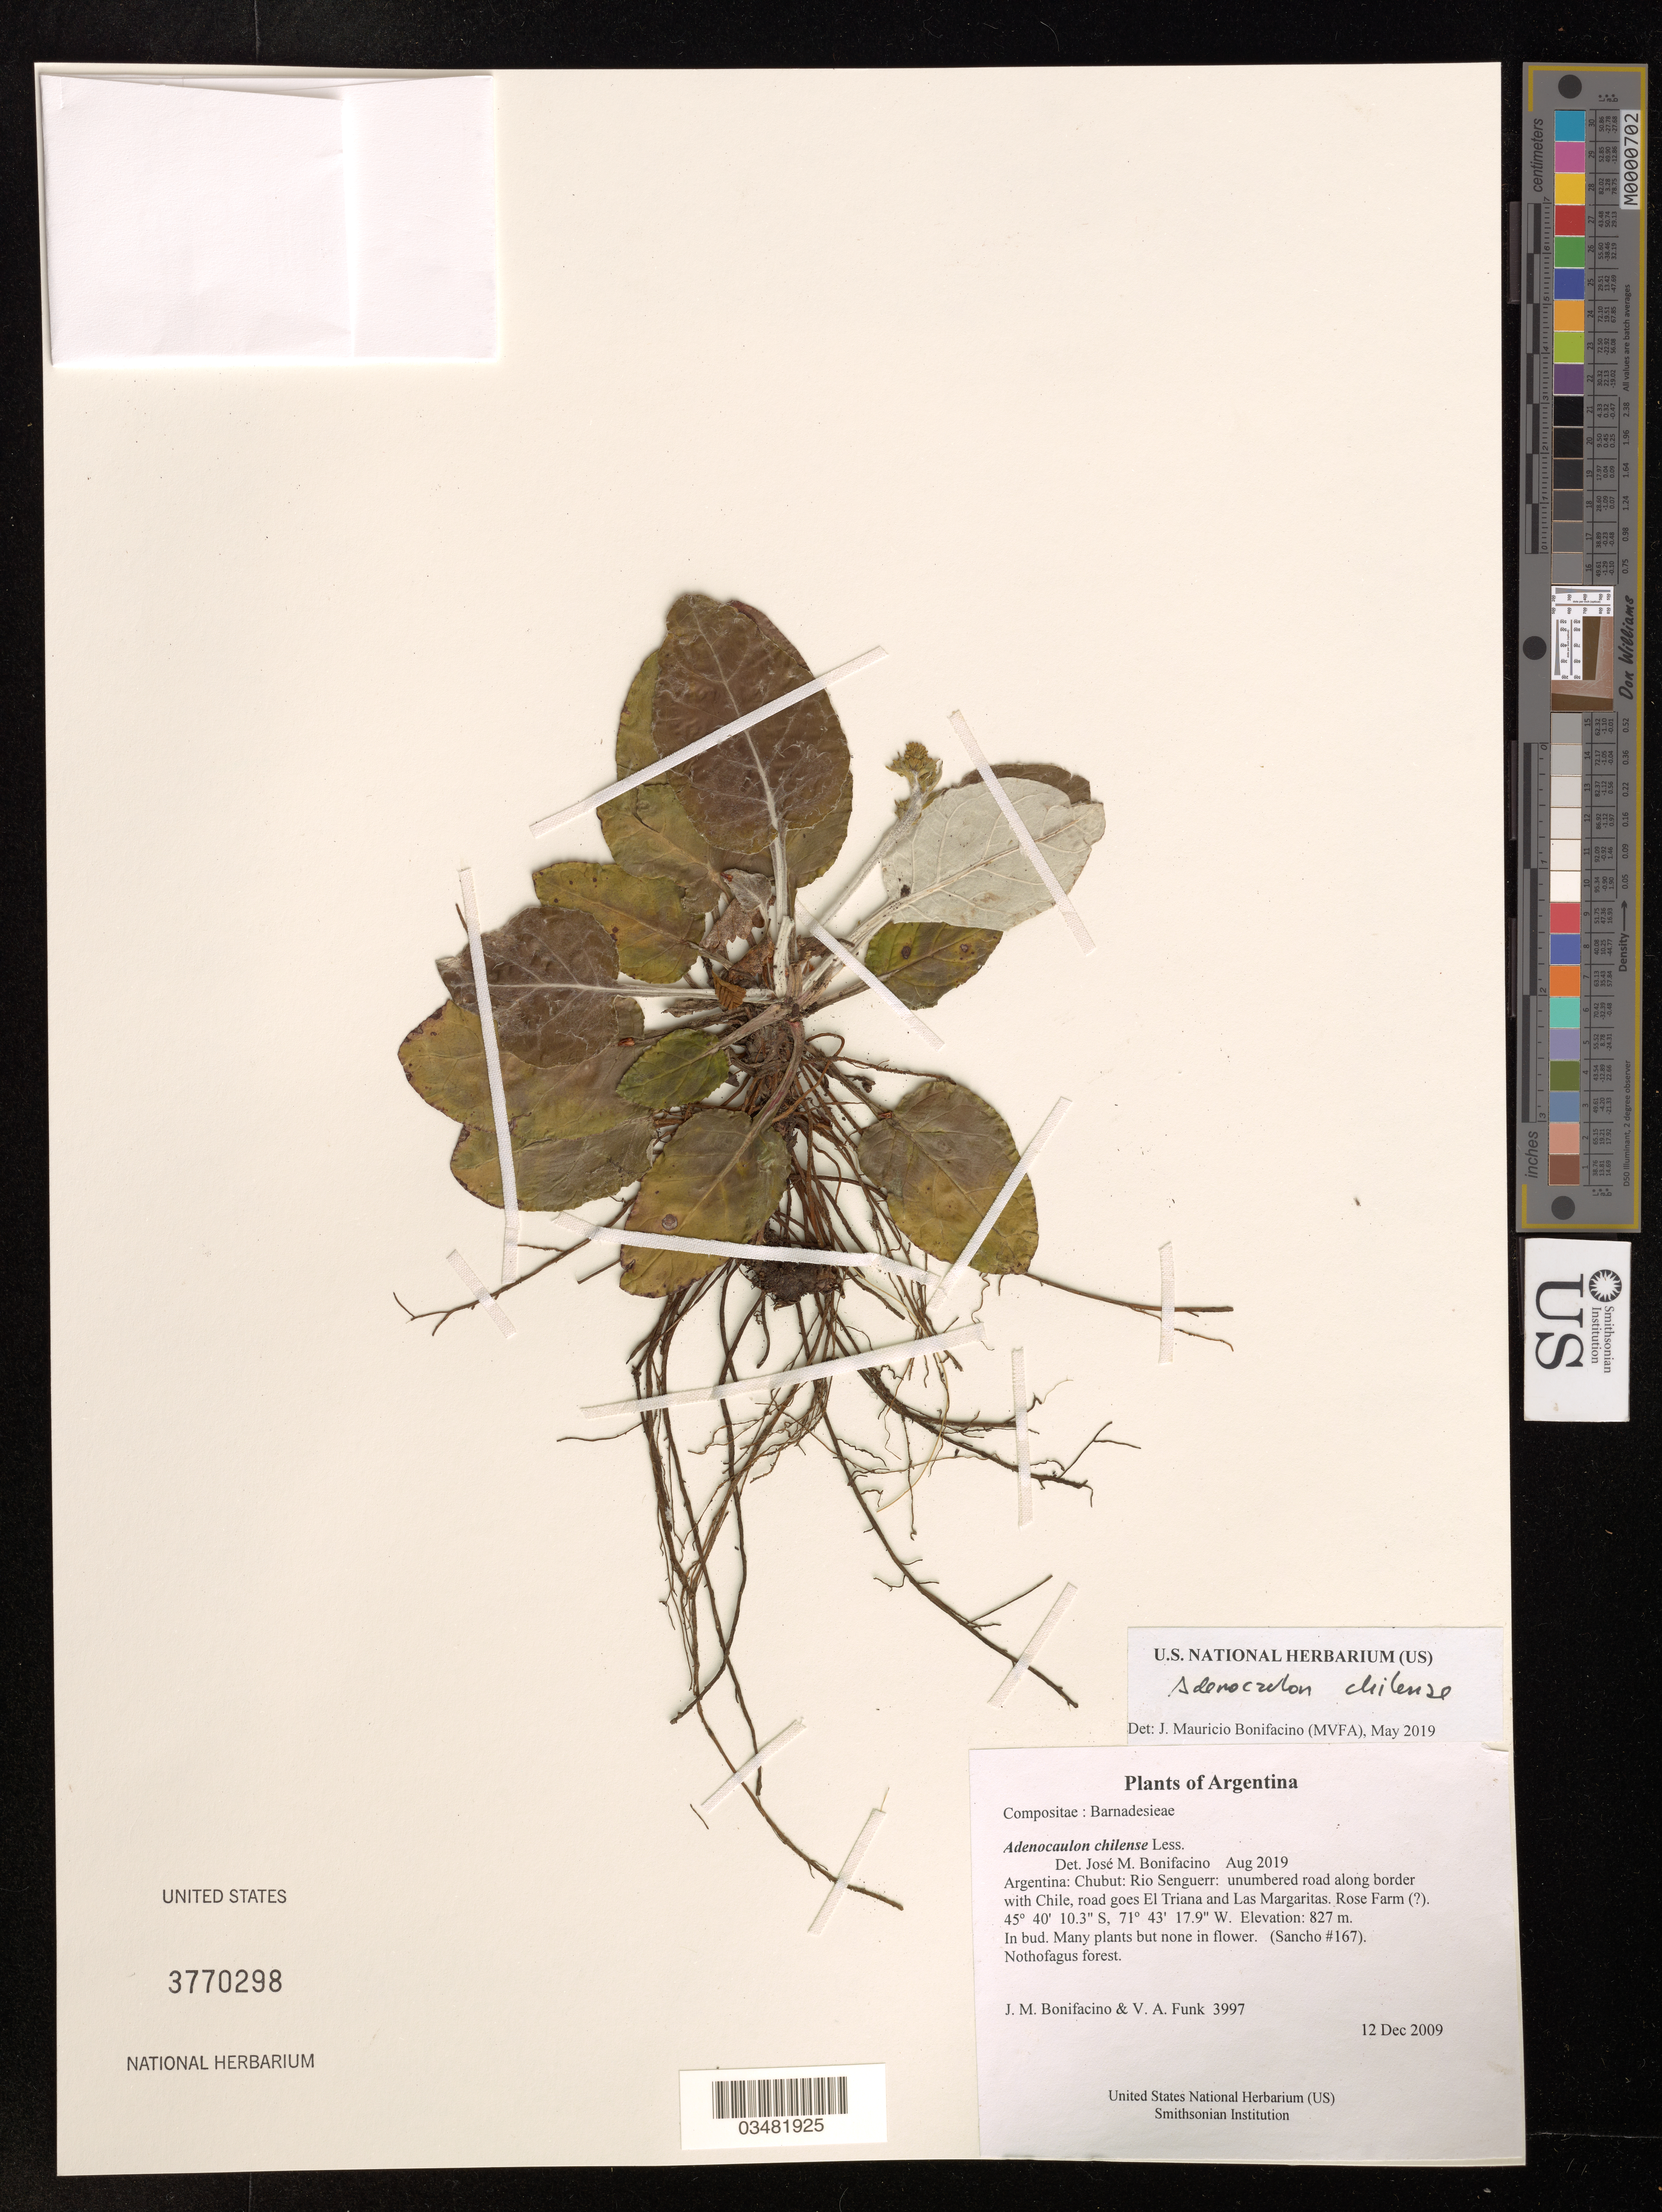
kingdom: Plantae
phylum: Tracheophyta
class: Magnoliopsida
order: Asterales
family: Asteraceae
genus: Adenocaulon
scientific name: Adenocaulon chilense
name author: Less.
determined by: Bonifacino, José Mauricio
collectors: M. Bonifacino & V. Funk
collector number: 3997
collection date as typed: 12 Dec 2009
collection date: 2009-12-12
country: Argentina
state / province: Chubut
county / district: Rio Senguerr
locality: unumbered road along border with Chile, road goes El Triana and Las Margaritas. Rose Farm (?)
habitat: Nothofagus forest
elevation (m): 827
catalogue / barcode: US 3770298